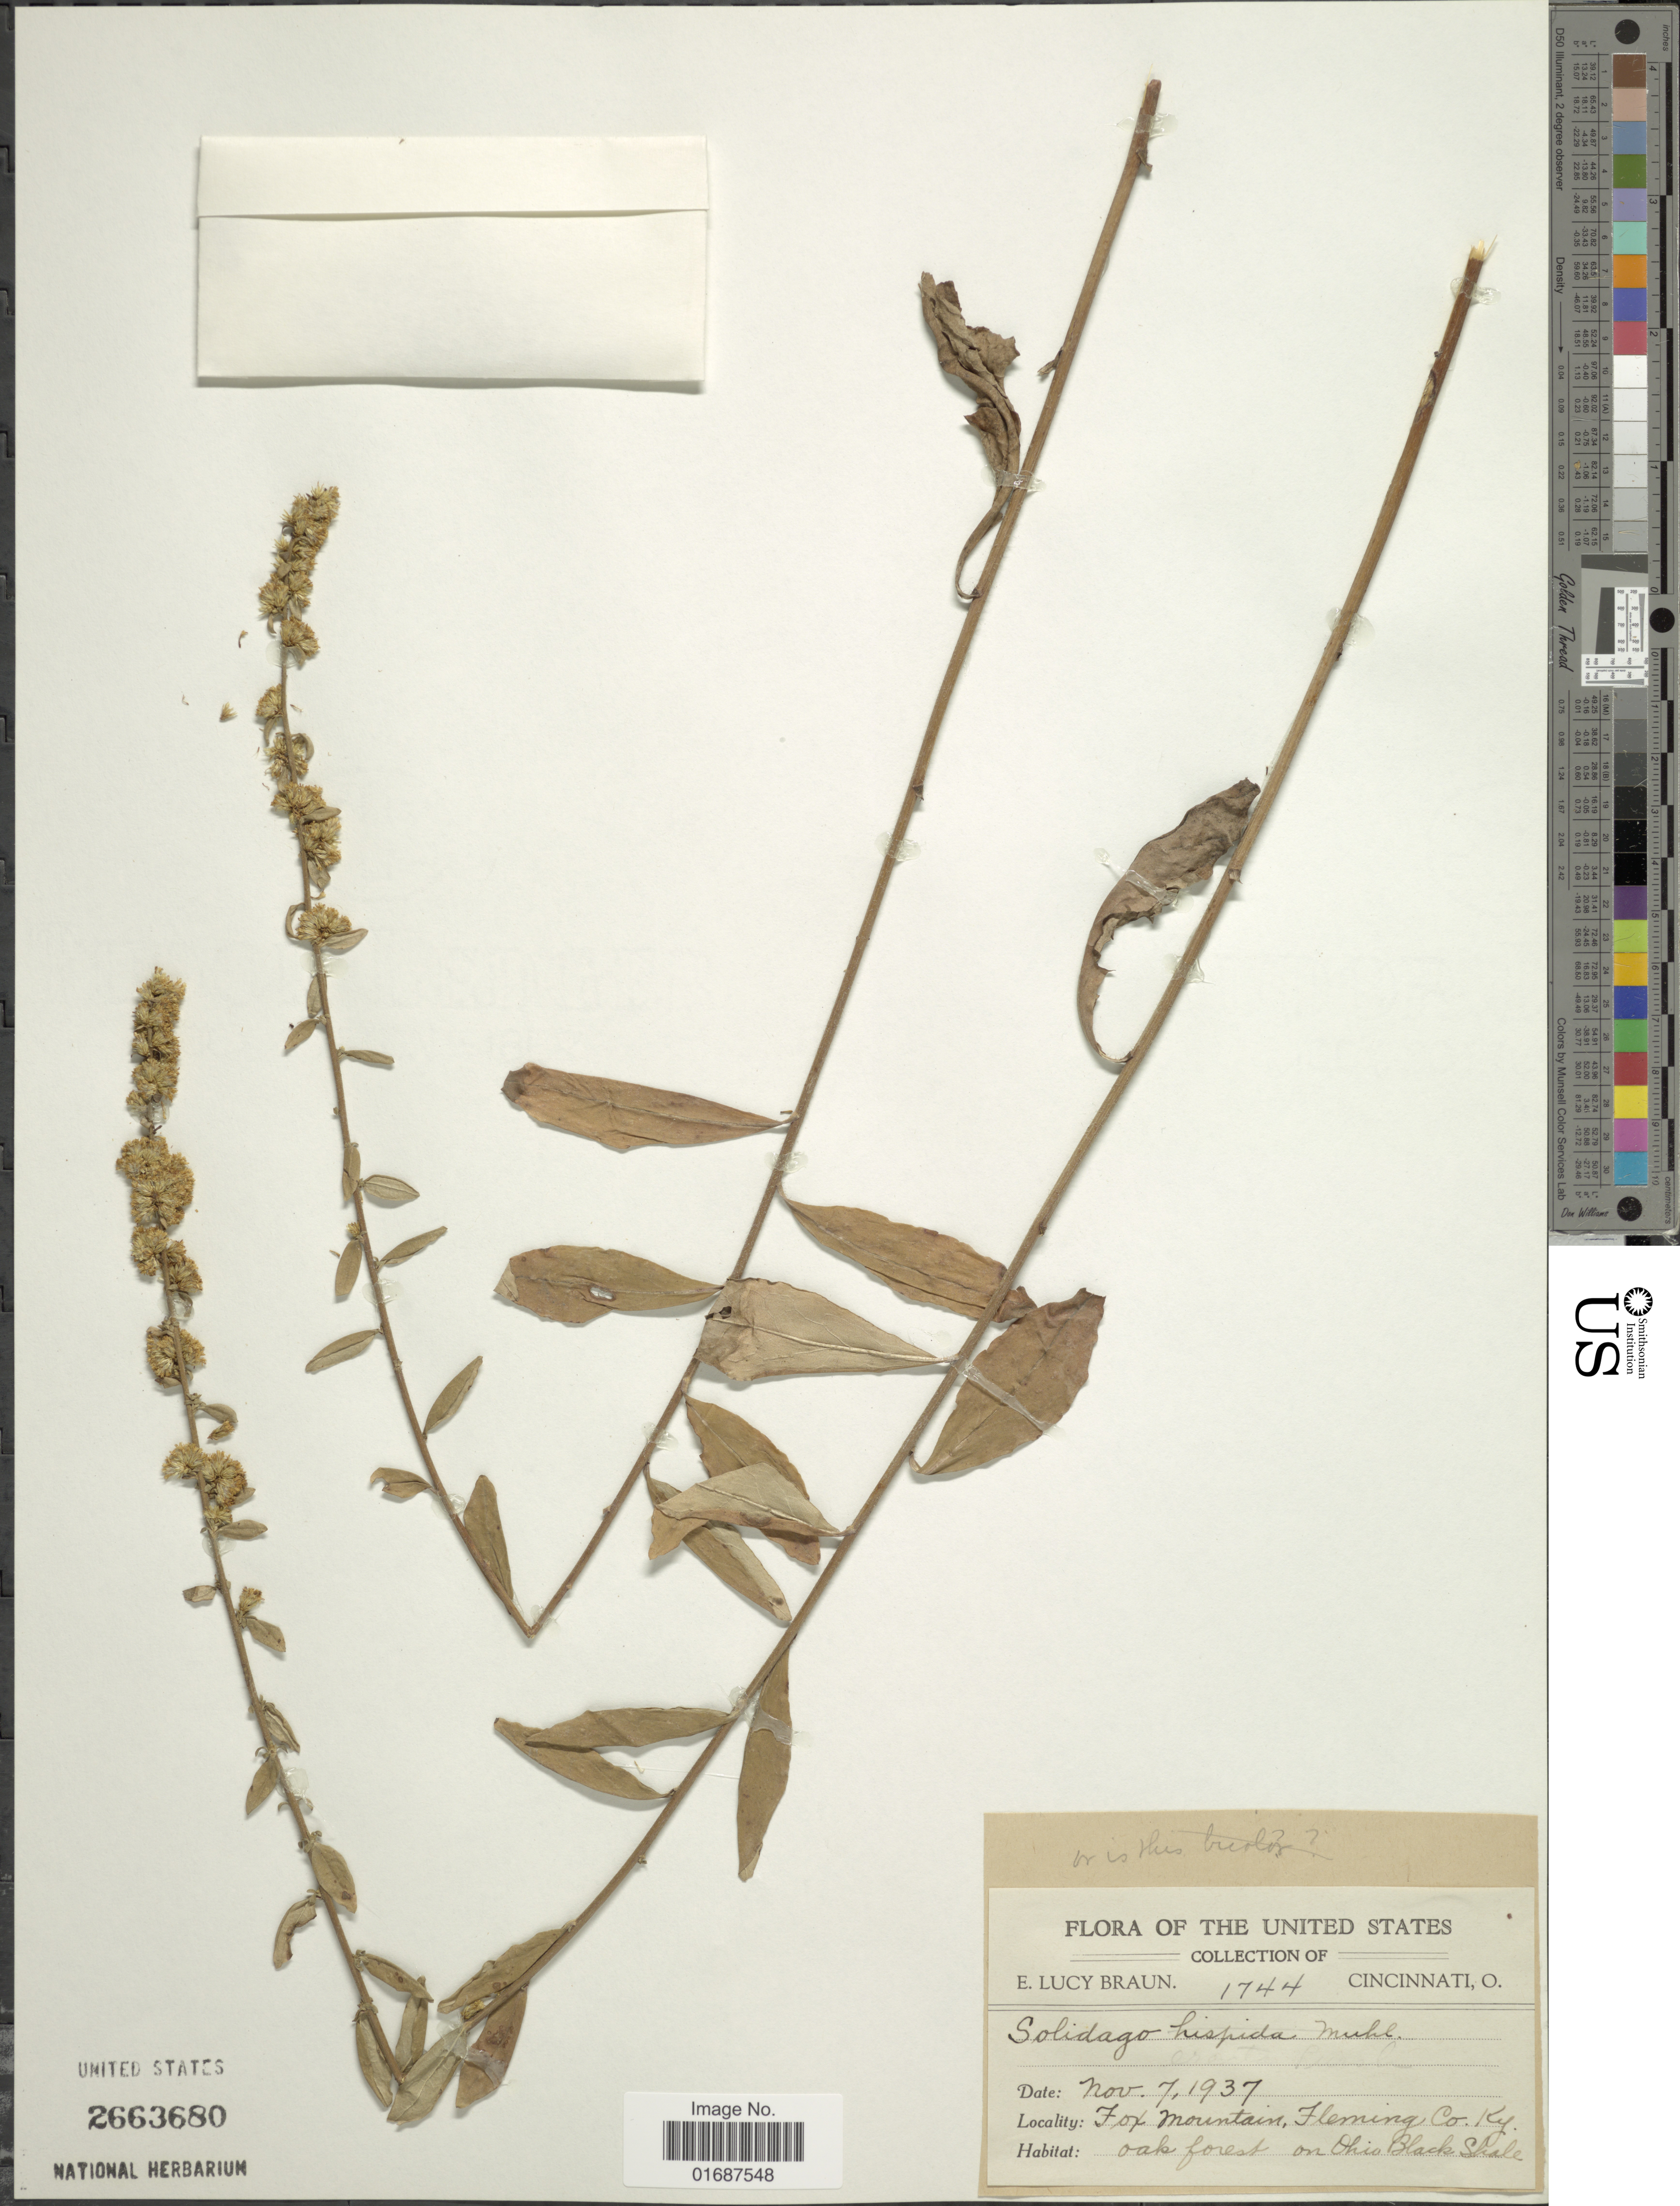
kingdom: Plantae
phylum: Tracheophyta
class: Magnoliopsida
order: Asterales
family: Asteraceae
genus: Solidago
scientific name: Solidago hispida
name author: Muhl. ex Willd.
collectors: E. L. Braun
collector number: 1744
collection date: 1937-11-07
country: United States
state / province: Kentucky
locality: Fox Mountain, Fleming Co. On Ohio Black Shale [unsure placement]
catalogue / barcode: US 2663680